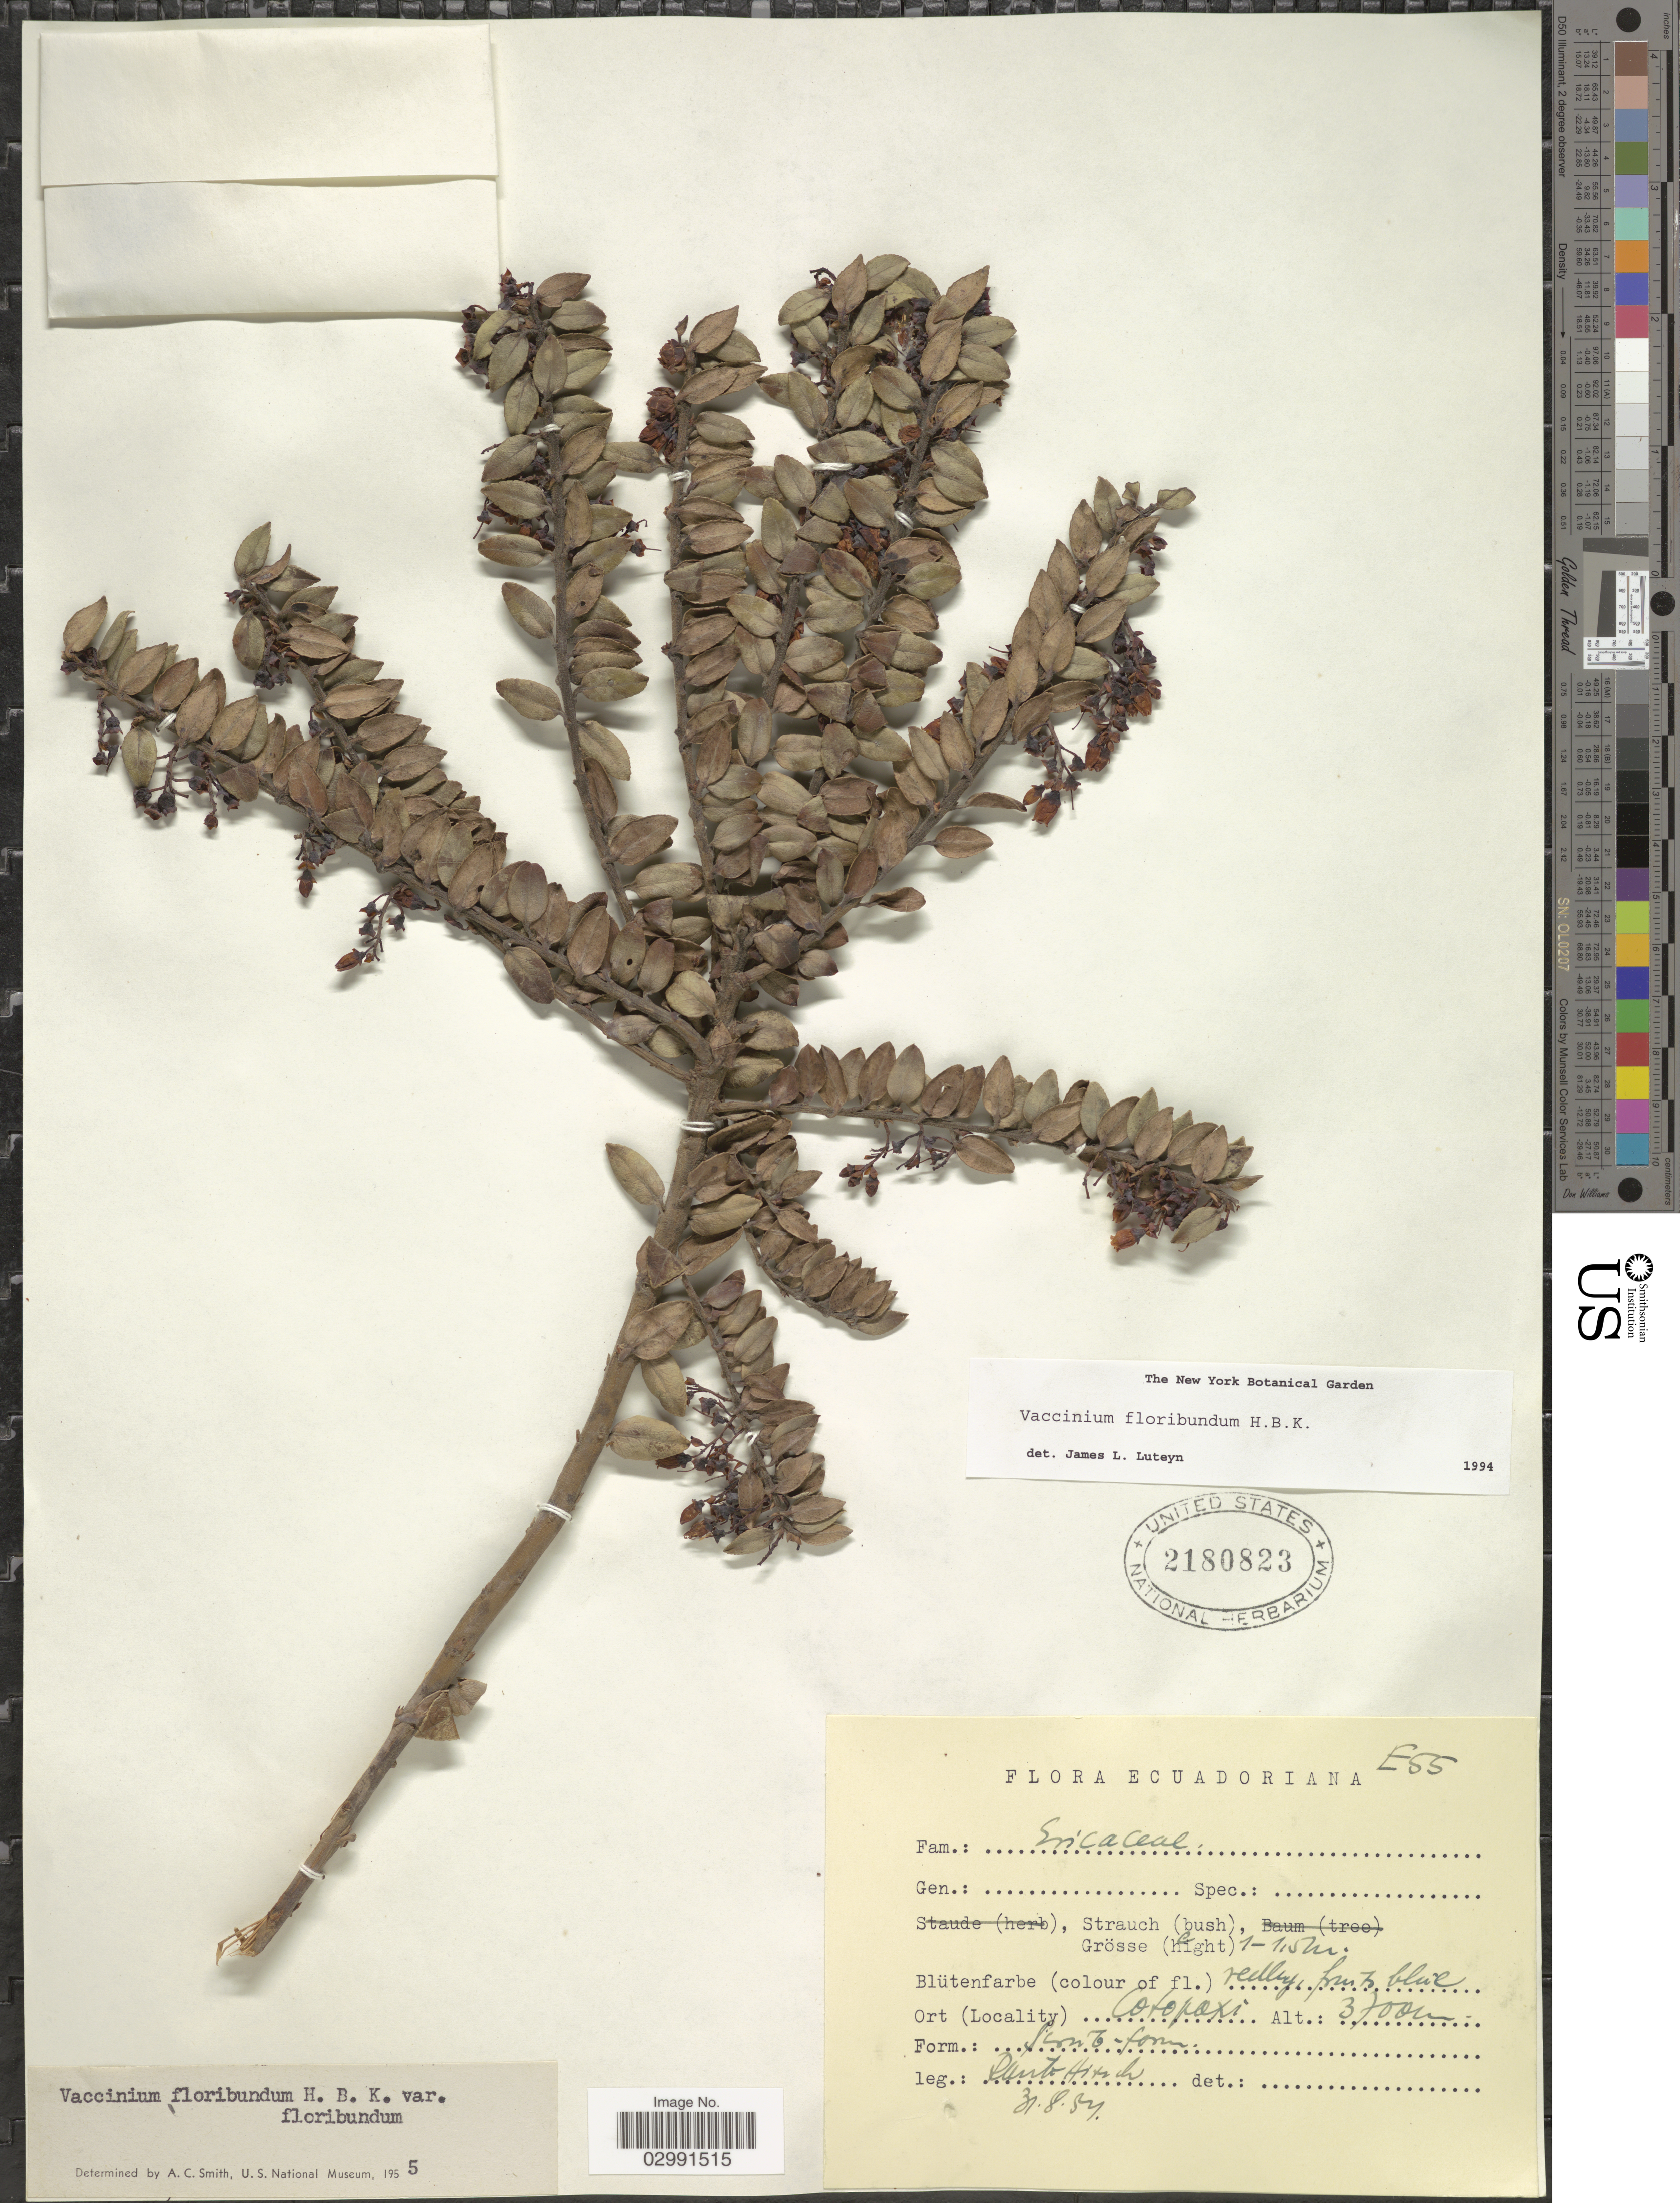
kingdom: Plantae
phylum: Tracheophyta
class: Magnoliopsida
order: Ericales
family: Ericaceae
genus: Vaccinium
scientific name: Vaccinium floribundum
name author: Kunth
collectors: W. Rauh & G. Hirsch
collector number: E55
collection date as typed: Transcribed d/m/y: 31/8/54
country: Ecuador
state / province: Cotopaxi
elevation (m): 3700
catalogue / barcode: US 2180823